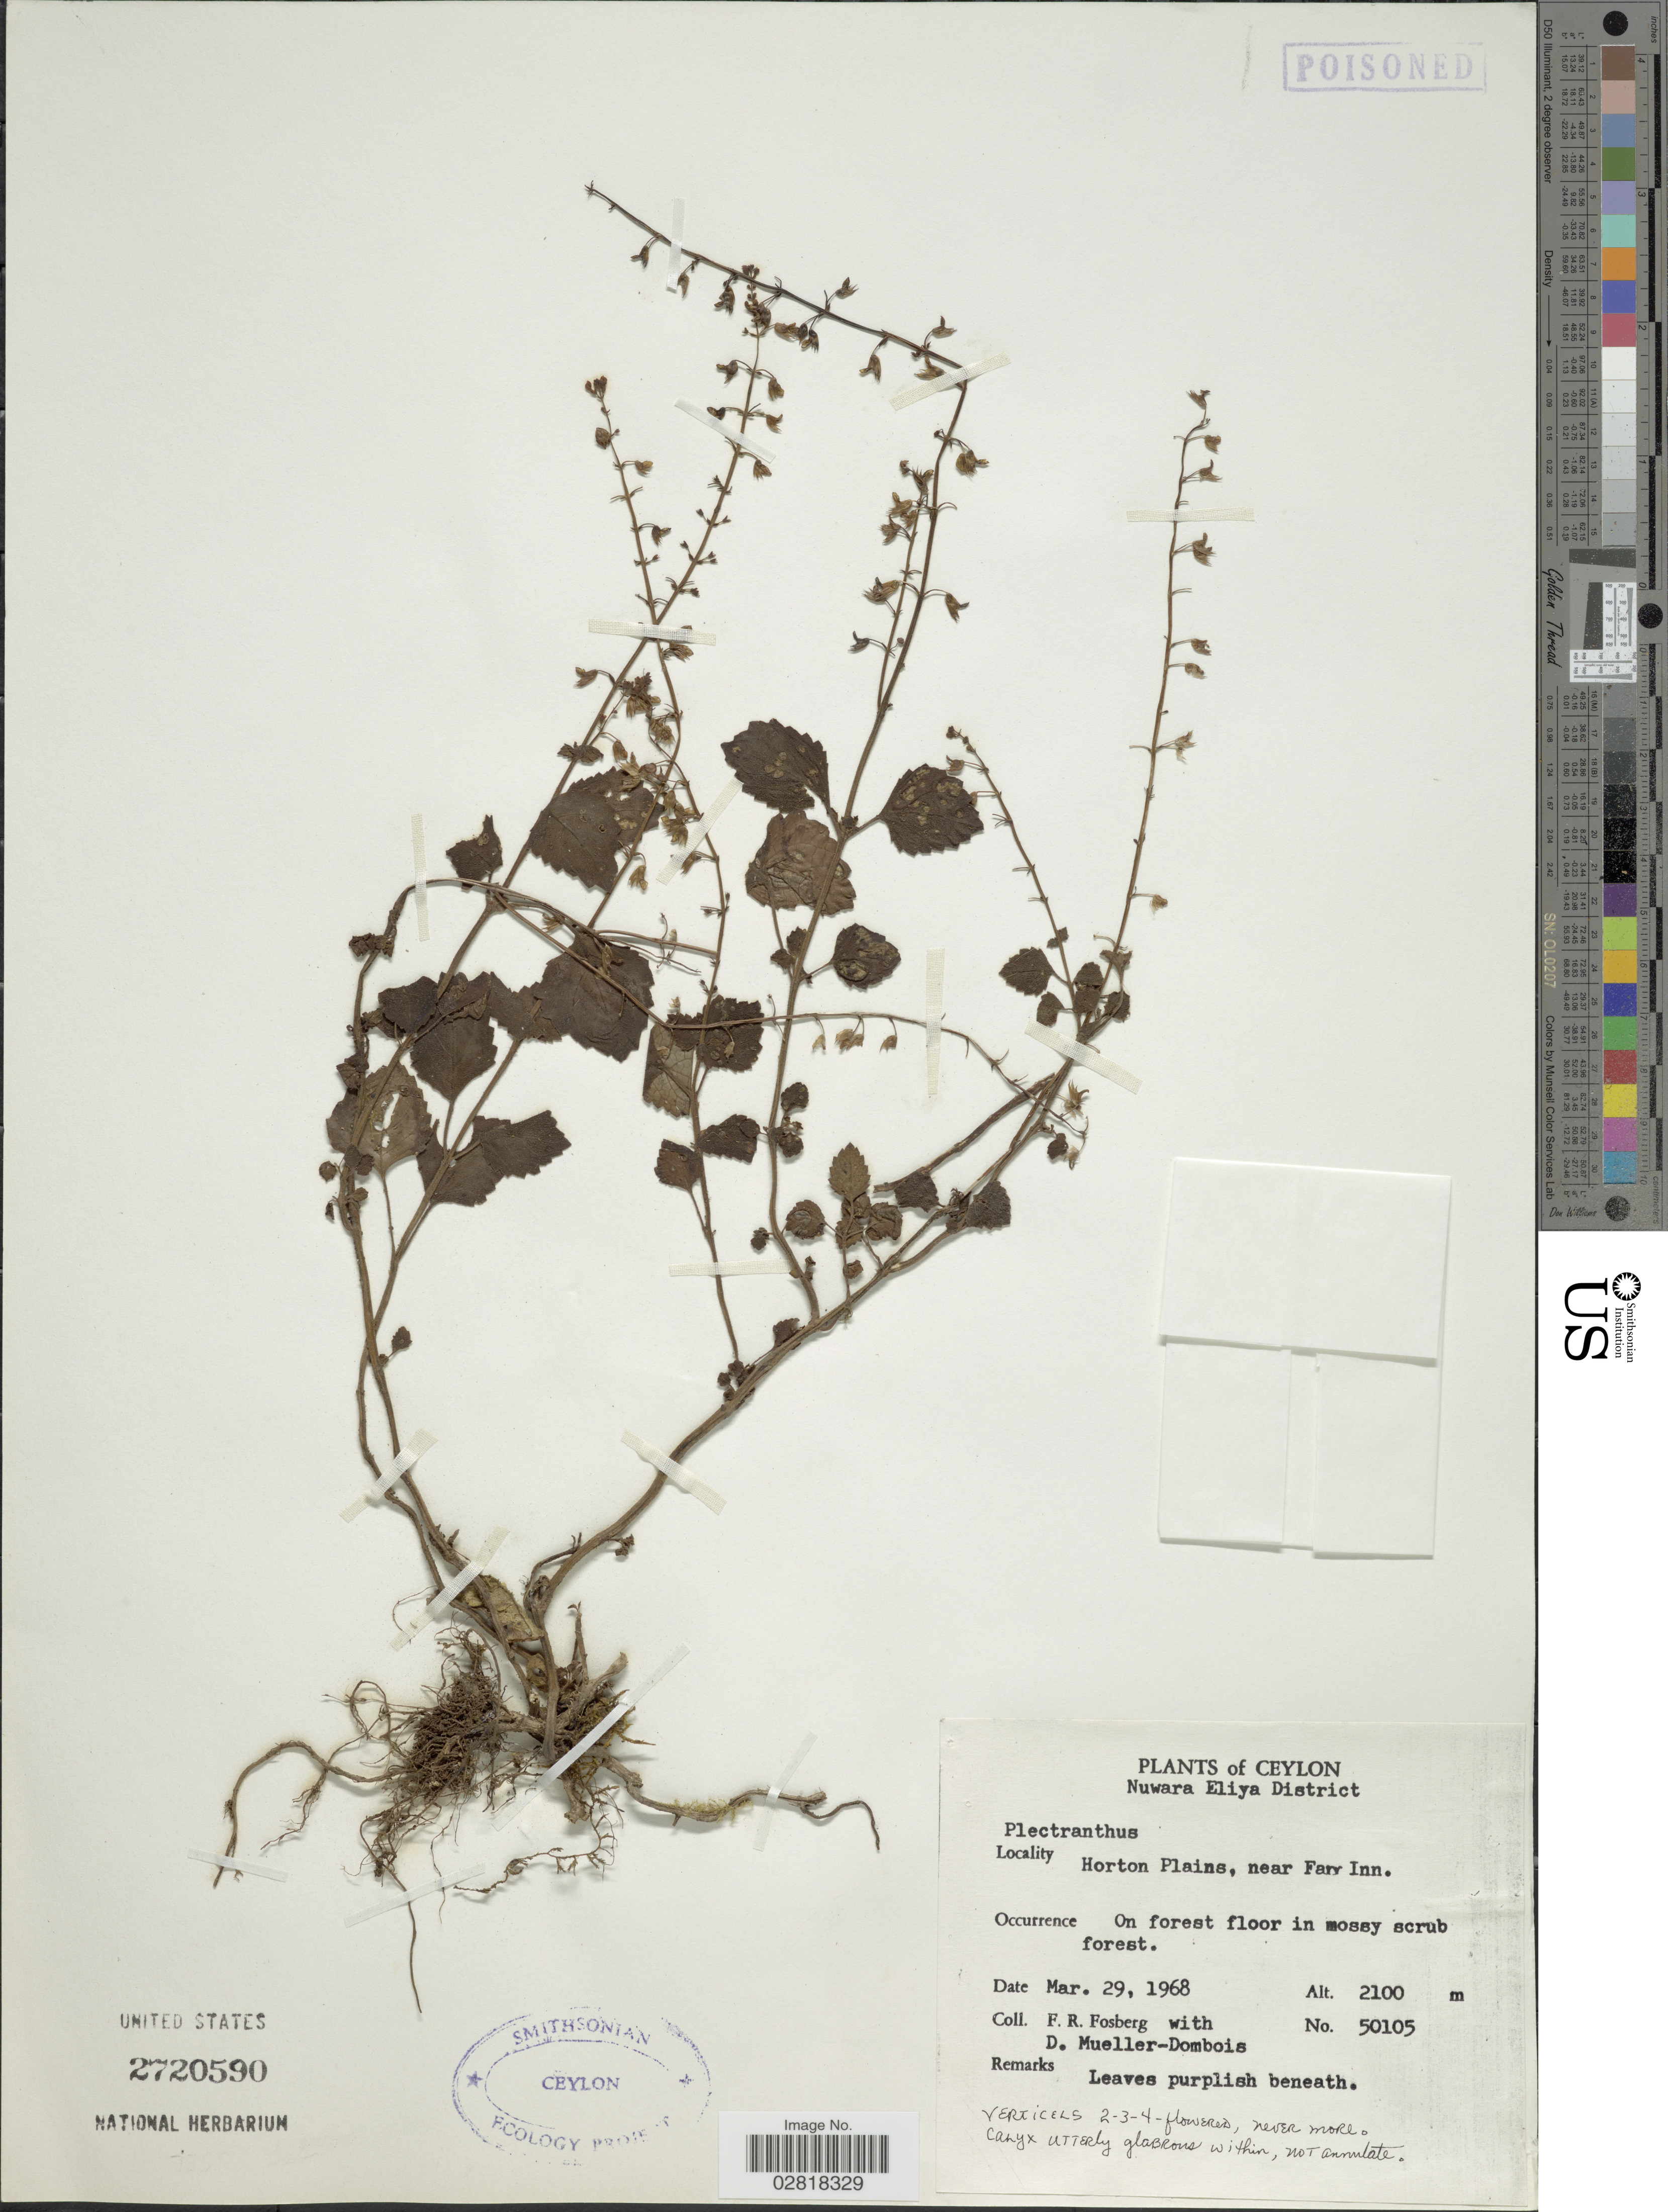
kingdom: Plantae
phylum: Tracheophyta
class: Magnoliopsida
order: Lamiales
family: Lamiaceae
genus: Plectranthus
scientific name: Plectranthus sp.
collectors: F. R. Fosberg & D. Mueller-Dombois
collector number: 50105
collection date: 1968-03-29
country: Sri Lanka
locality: Horton Plains, near Farr Inn, Nuwara Eliya District, Ceylon.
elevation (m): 2100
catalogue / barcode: US 2720590